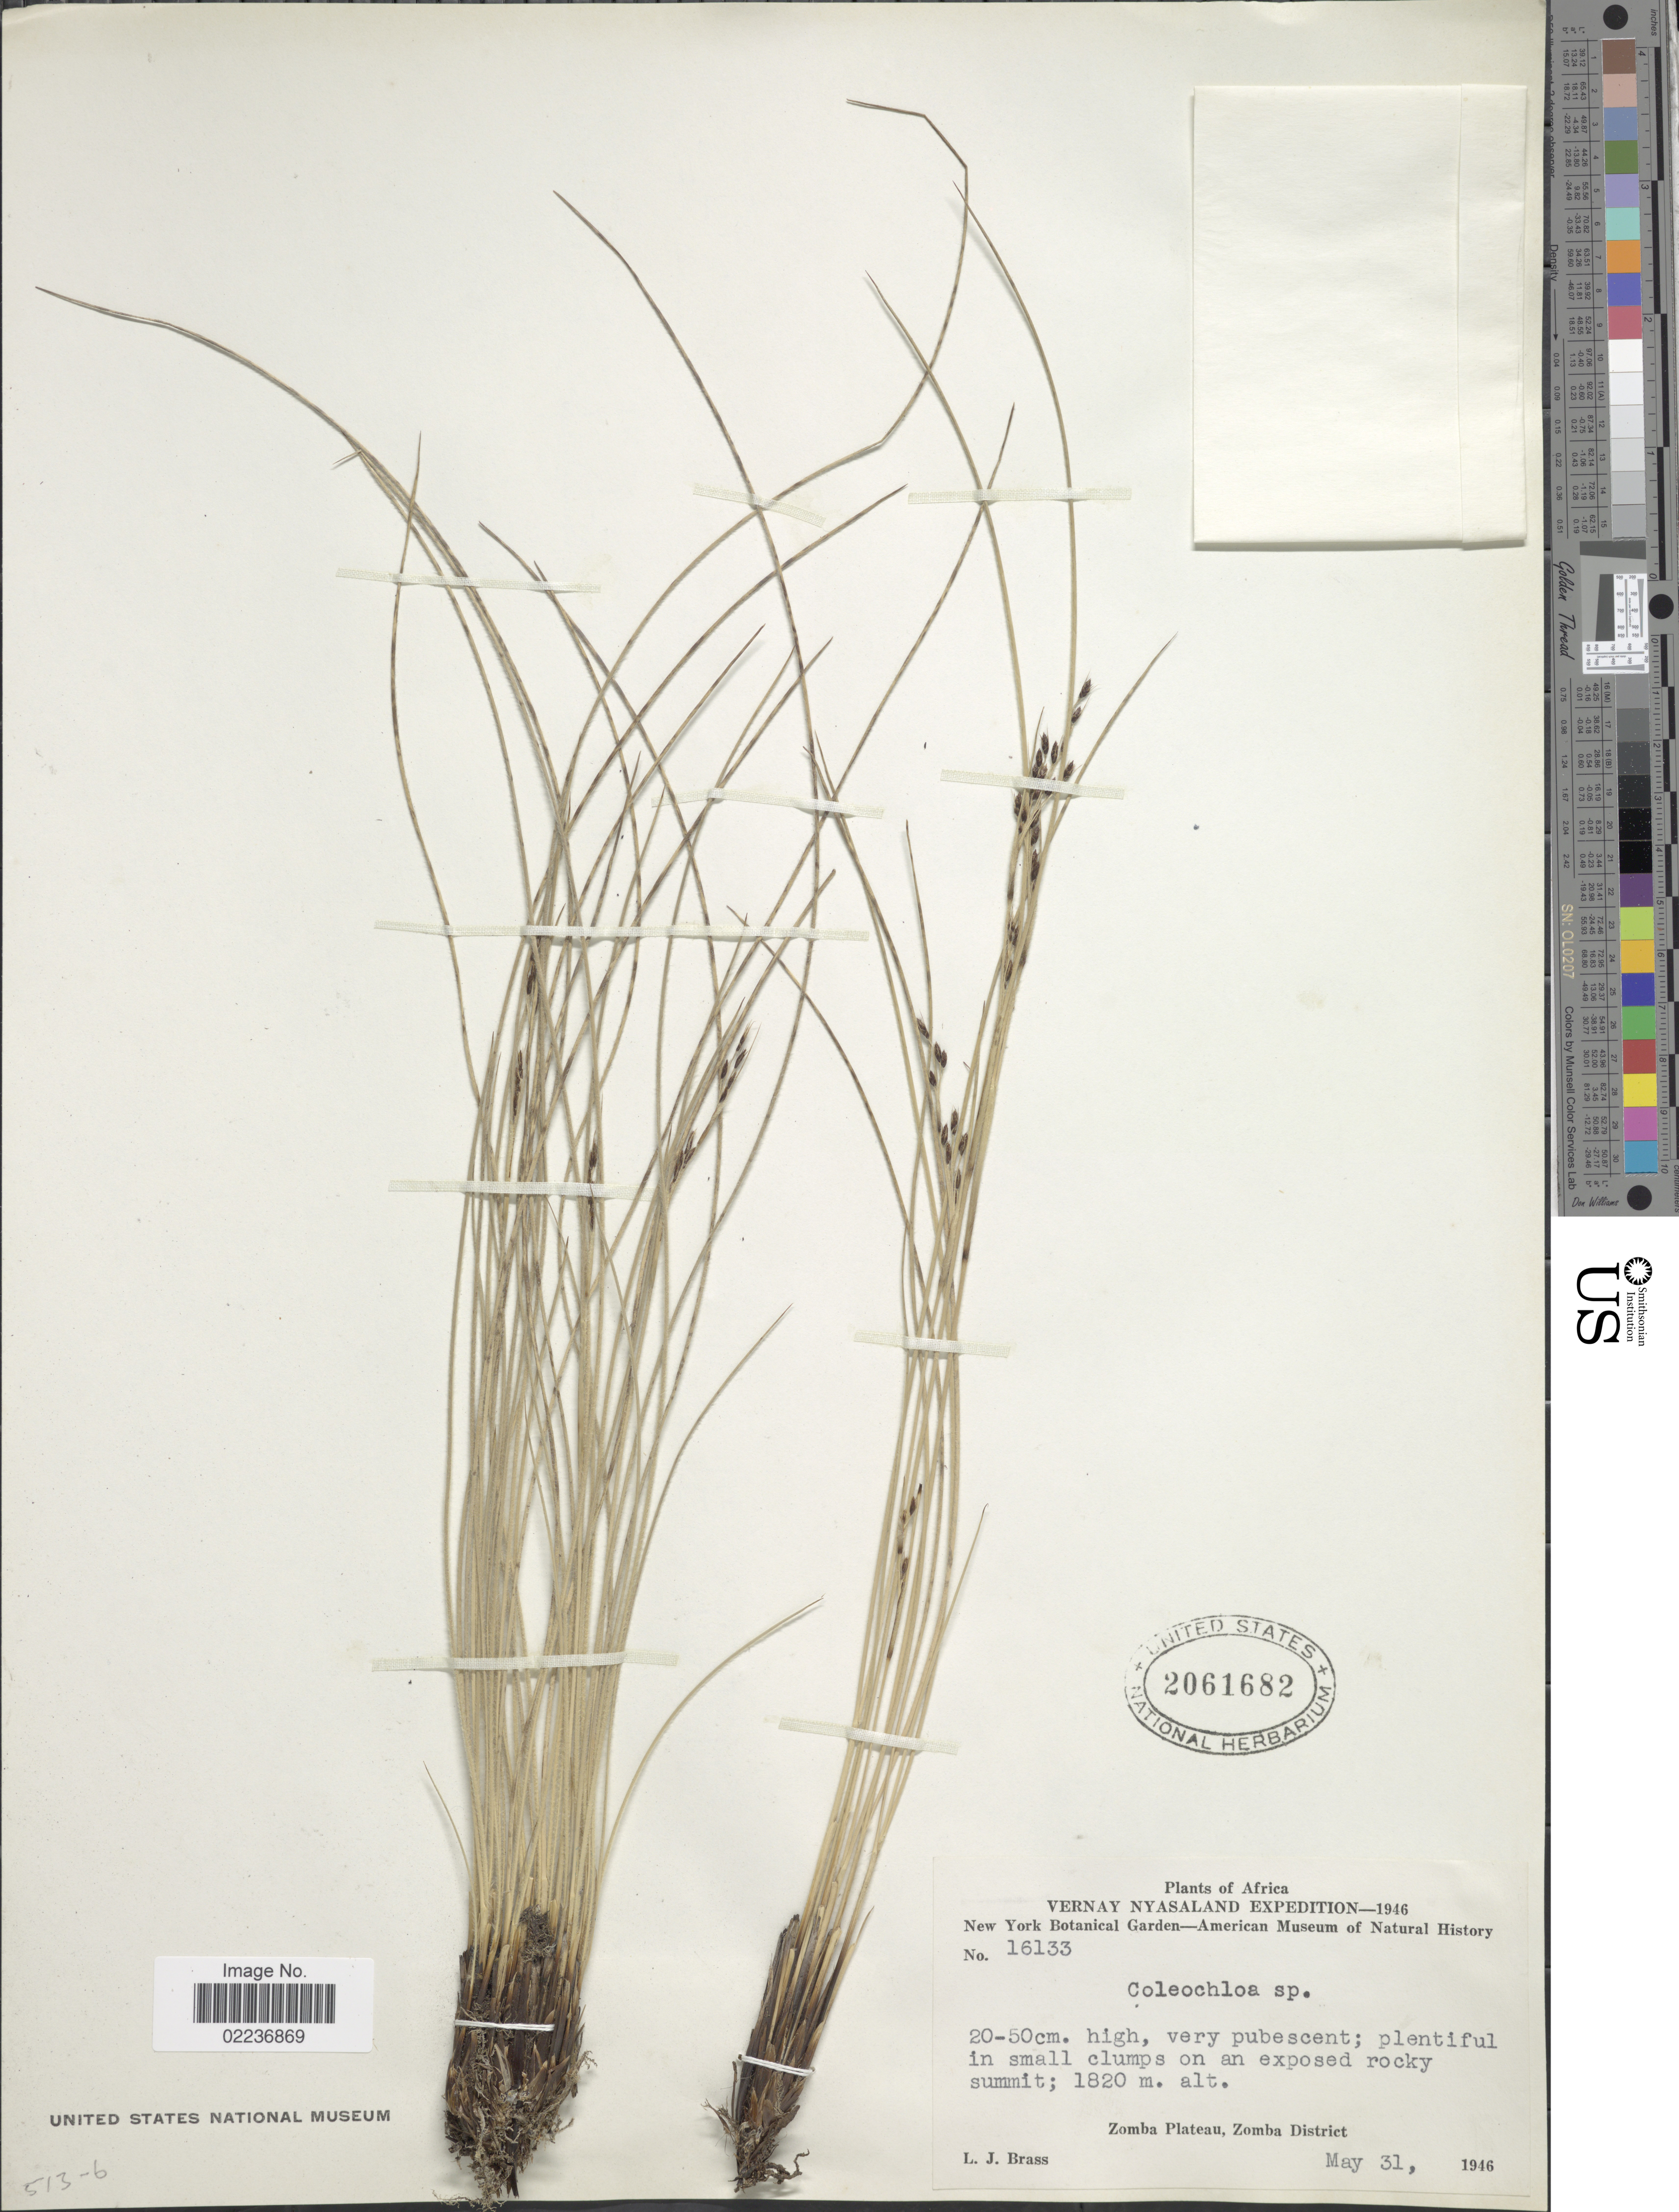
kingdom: Plantae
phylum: Tracheophyta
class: Liliopsida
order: Poales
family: Cyperaceae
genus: Coleochloa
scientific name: Coleochloa setifera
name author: (Ridl.) Gilly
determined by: Strong, Mark T., (BOT), Smithsonian Institution - National Museum of Natural History (UNITED STATES)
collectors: L. J. Brass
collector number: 16133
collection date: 1946-05-31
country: Malawi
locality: Vernay Nyasaland, Zomba Plateau, Zomba District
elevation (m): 1820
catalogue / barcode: US 2061682